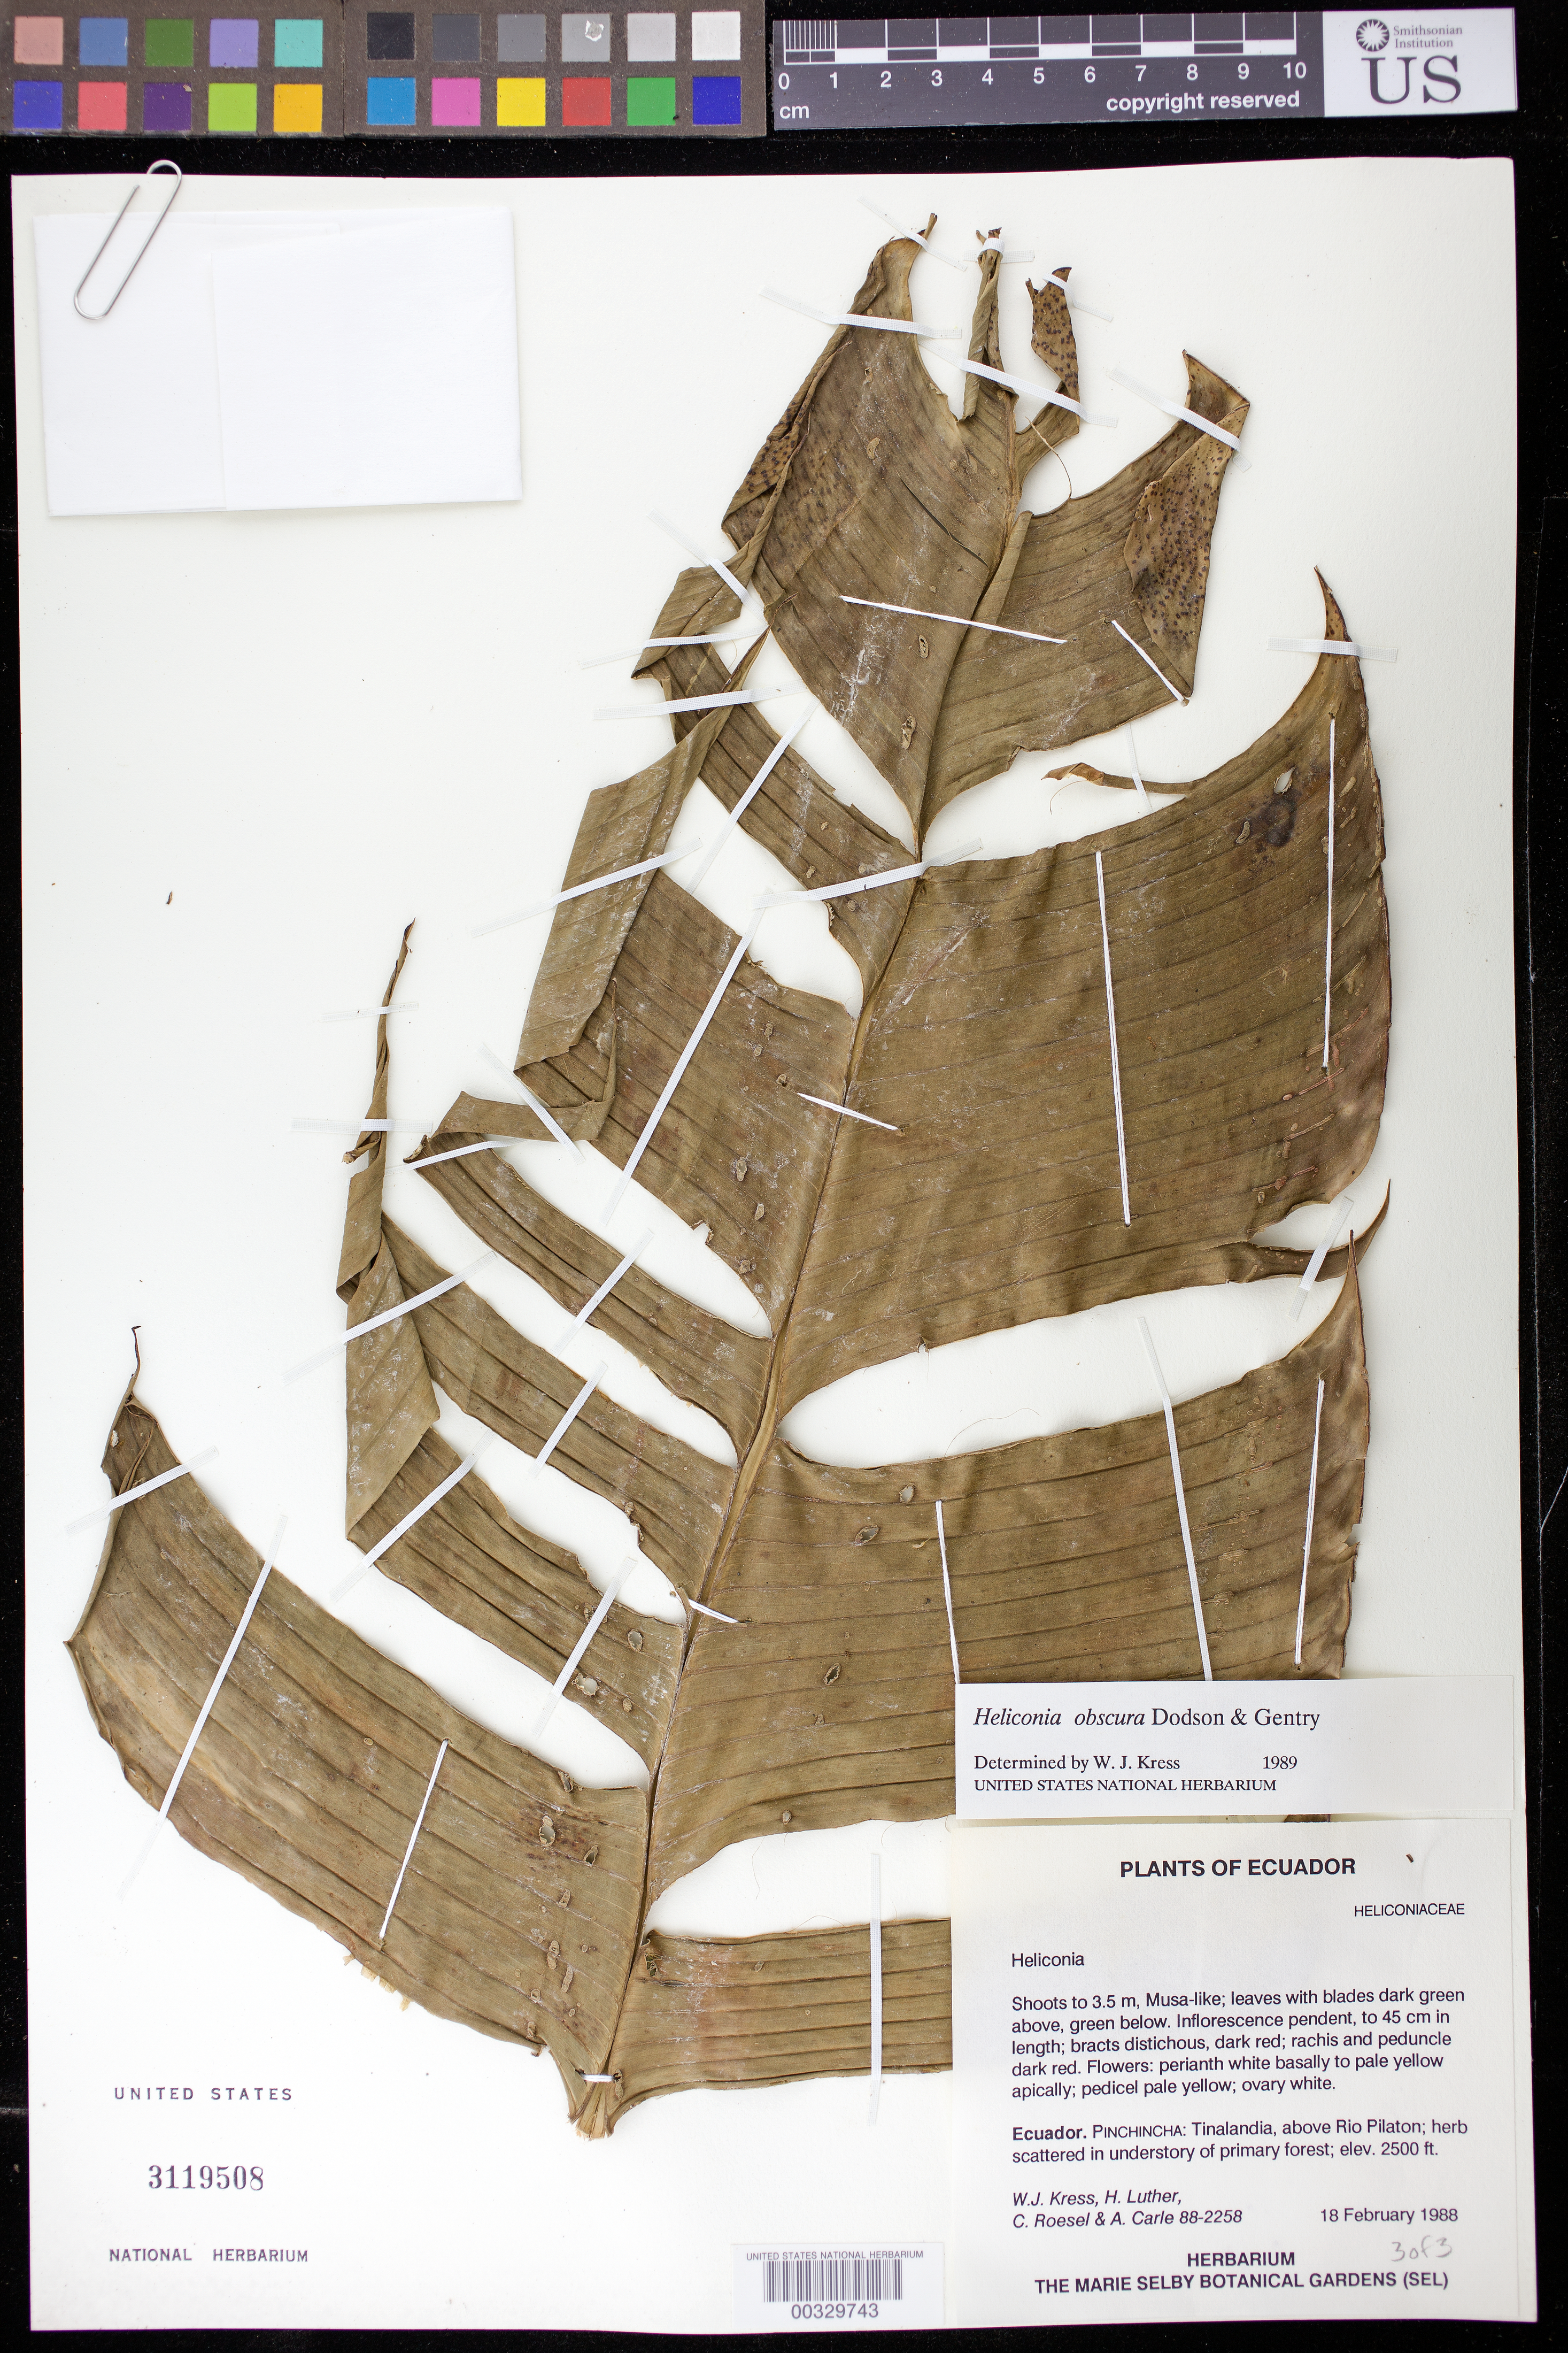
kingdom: Plantae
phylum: Tracheophyta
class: Liliopsida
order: Zingiberales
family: Heliconiaceae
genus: Heliconia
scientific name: Heliconia obscura subsp. obscura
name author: Dodson & Gentry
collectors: W. J. Kress, Harry E. Luther, C. S. Roesel & A. Carle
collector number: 88-2258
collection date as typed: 18 Feb 1988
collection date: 1988-02-18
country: Ecuador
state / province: Pichincha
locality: Tinalandia, above Rio pilaton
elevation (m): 762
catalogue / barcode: US 3119508